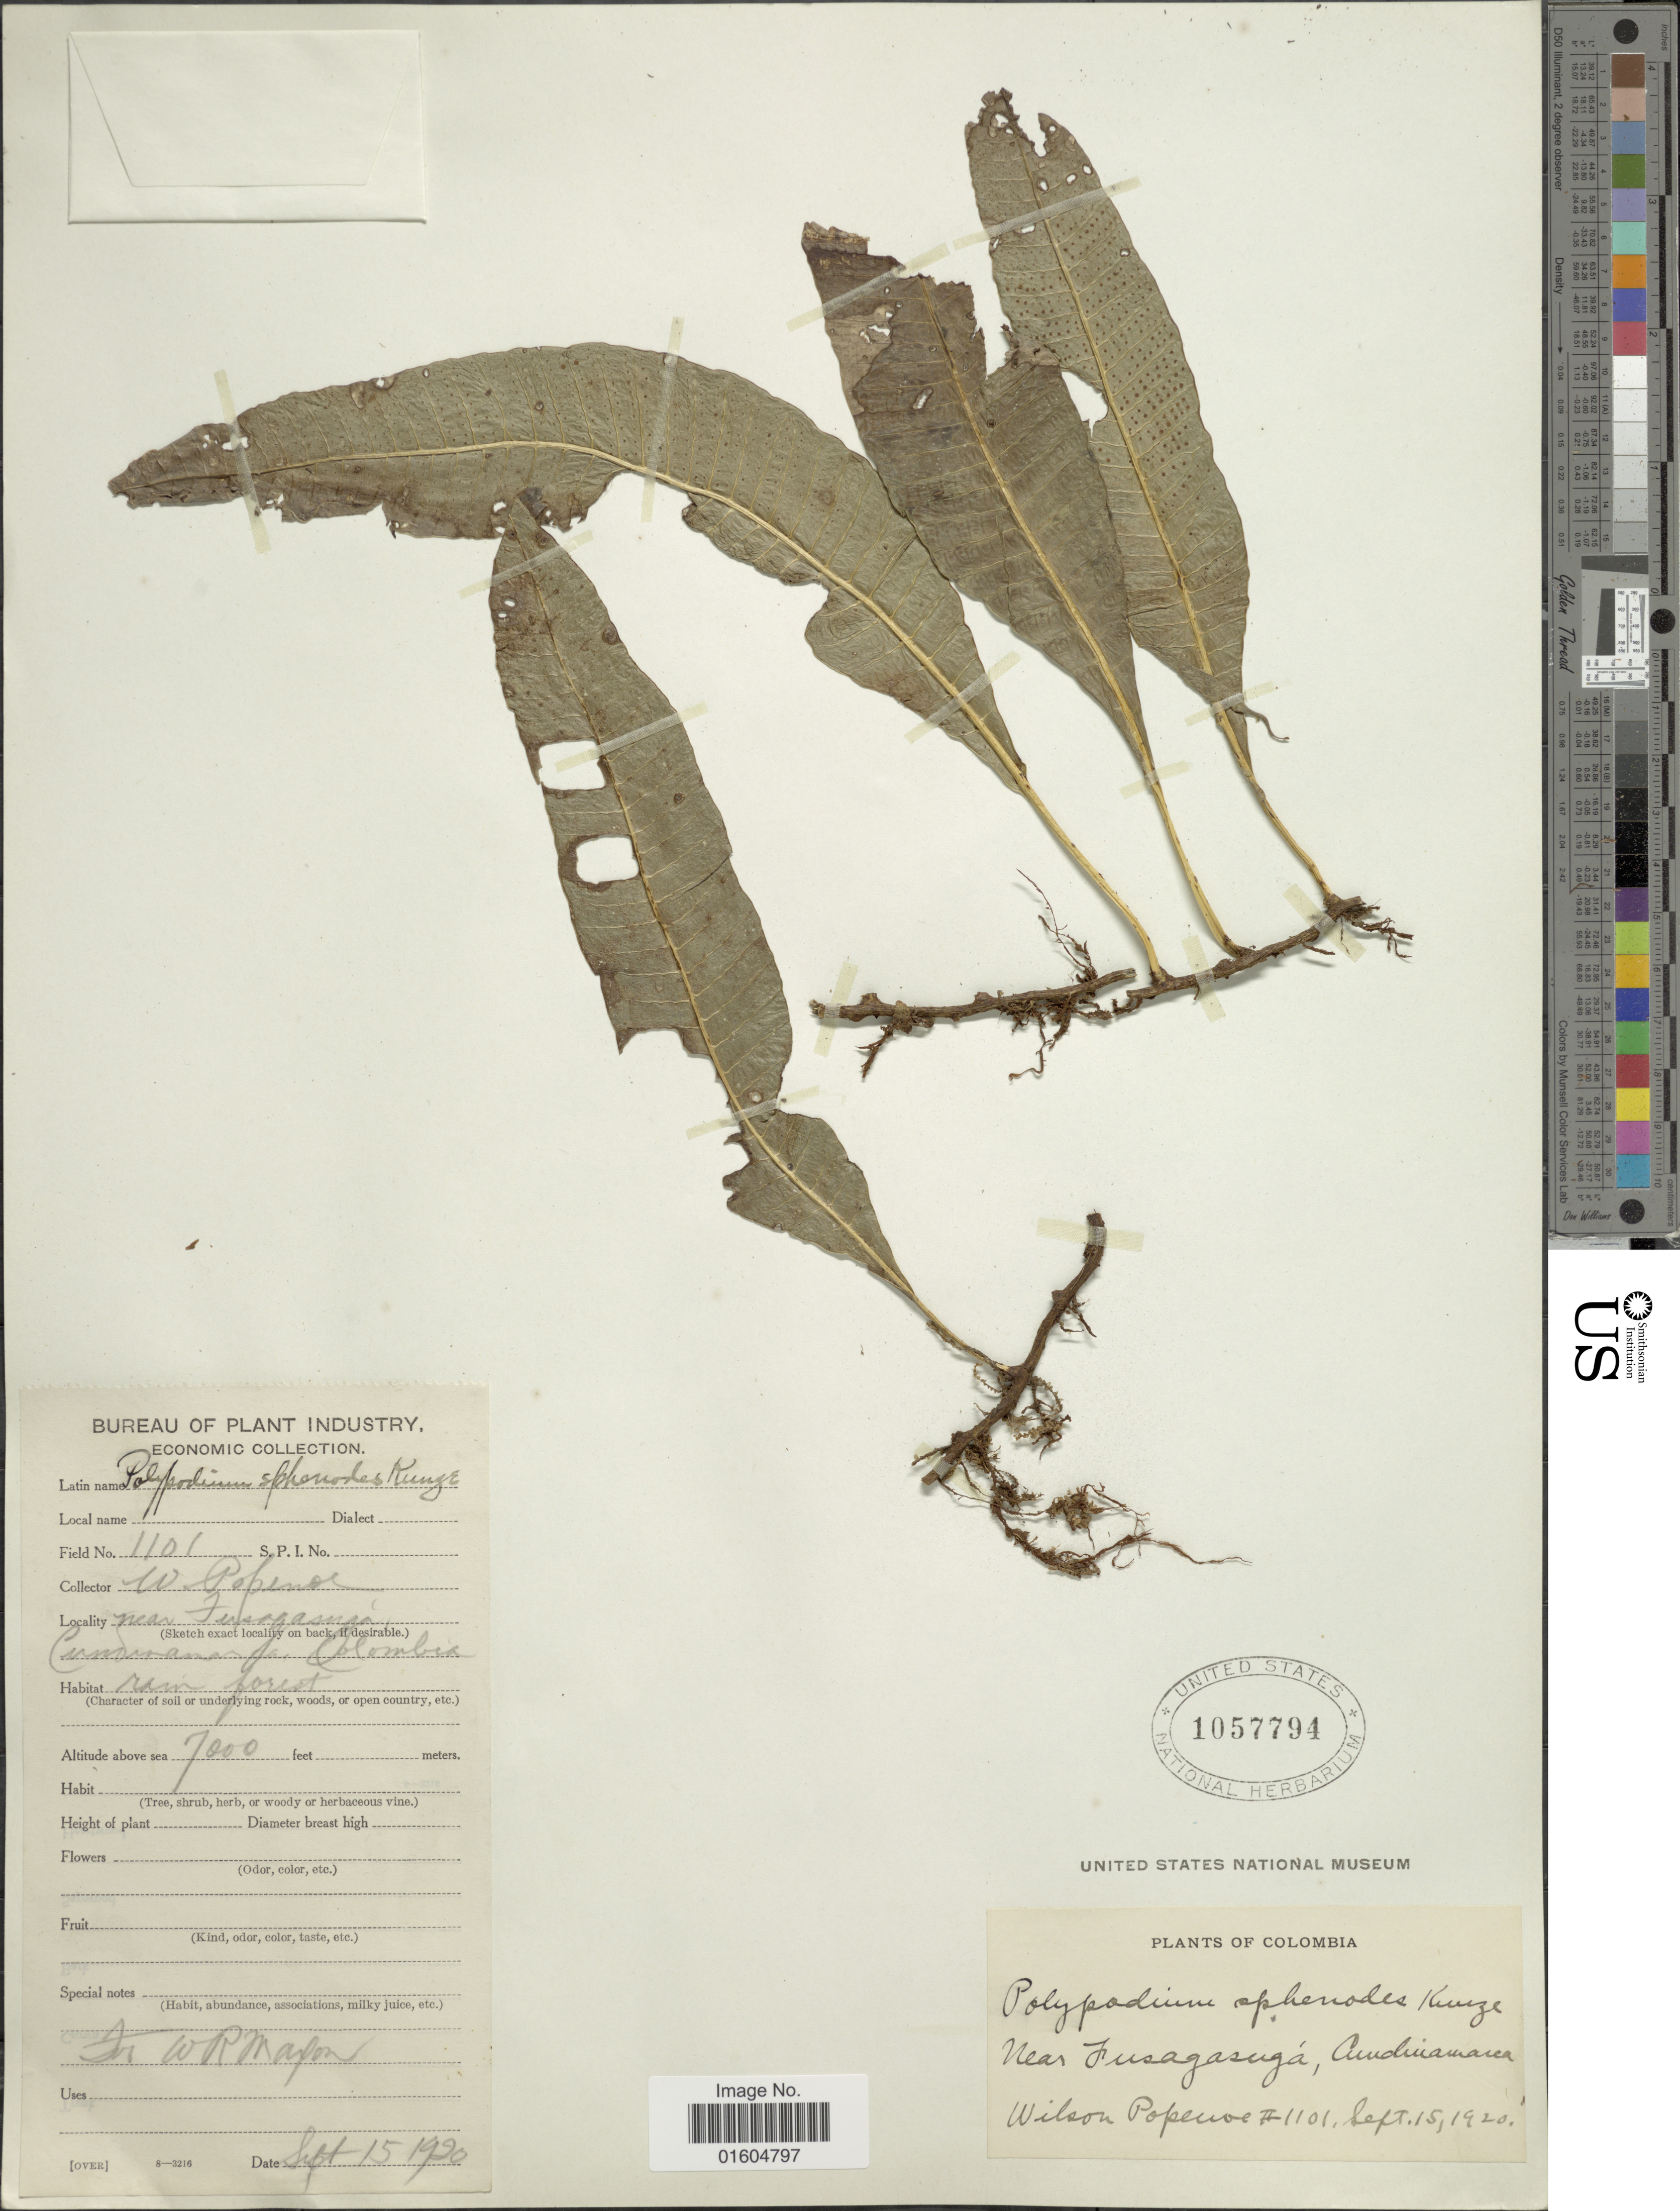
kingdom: Plantae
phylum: Tracheophyta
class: Polypodiopsida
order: Polypodiales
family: Polypodiaceae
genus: Campyloneurum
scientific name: Campyloneurum repens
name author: (Aubl.) C. Presl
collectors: W. Popenoe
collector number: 1101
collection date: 1920-09-15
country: Colombia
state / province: Cundinamarca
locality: Colombia. Near Fusagasuga, Cundinamarca, rain forest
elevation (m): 2134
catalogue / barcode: US 1057794